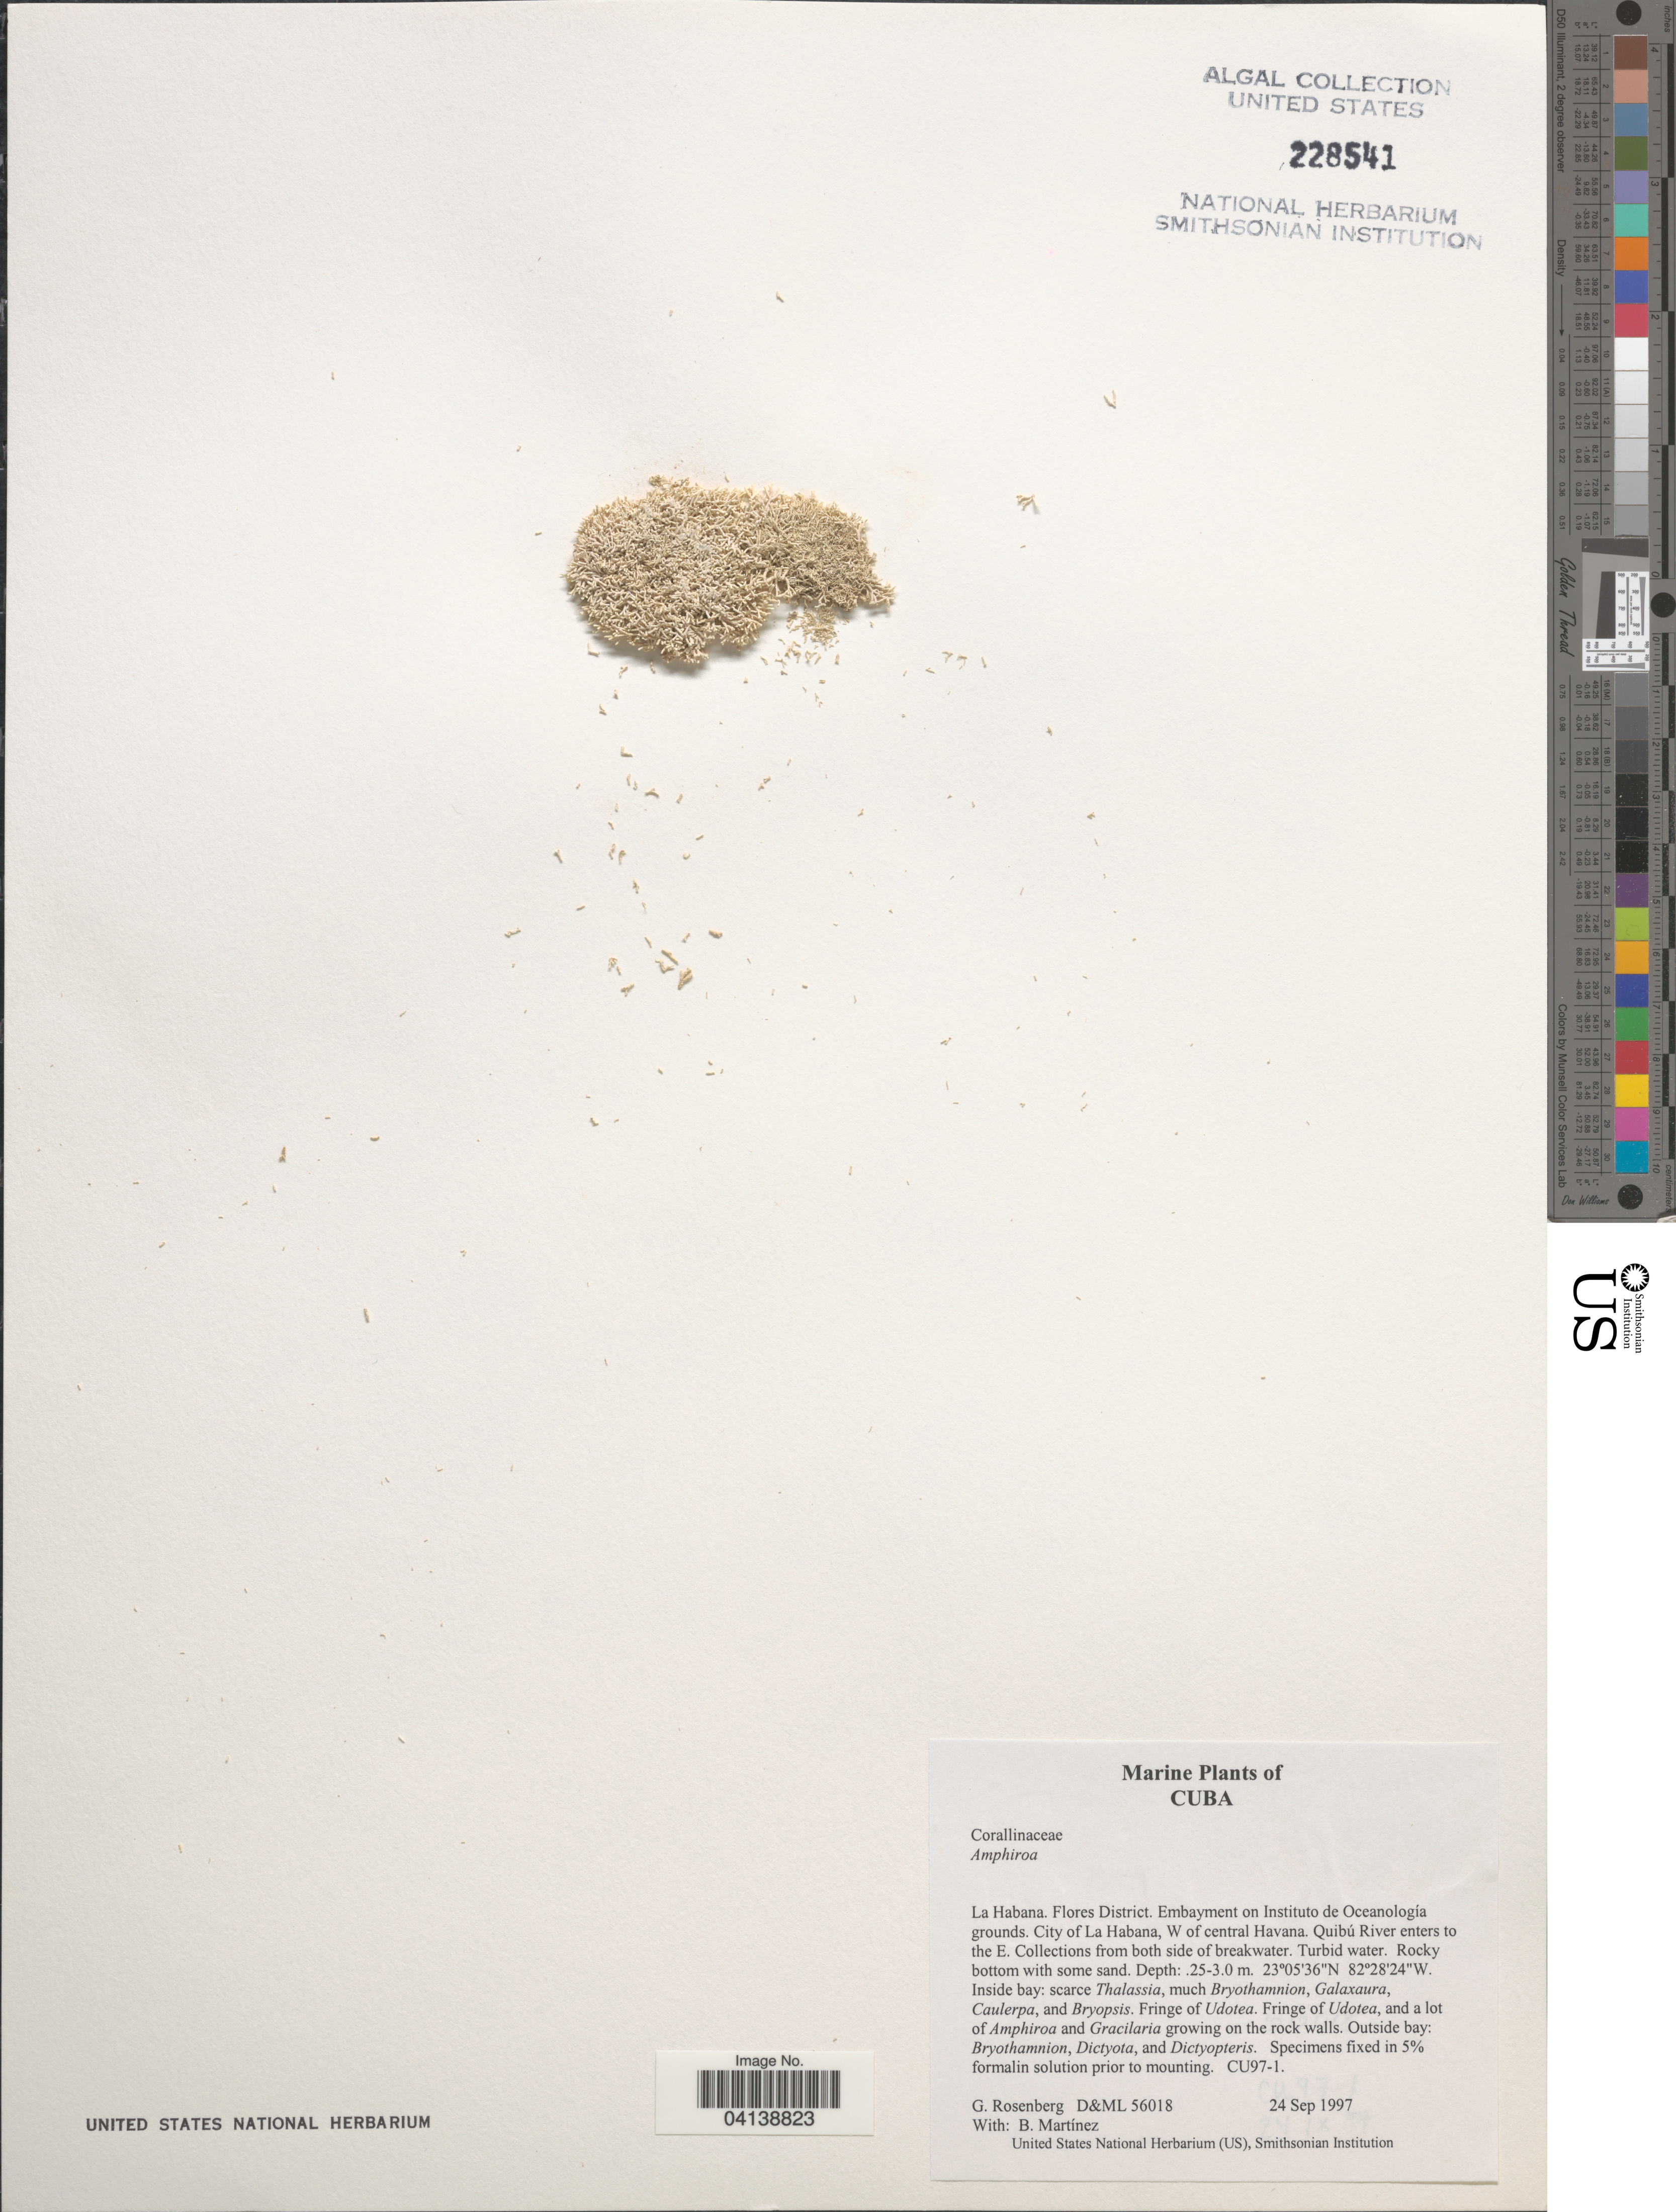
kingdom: Plantae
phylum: Rhodophyta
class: Florideophyceae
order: Corallinales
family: Lithophyllaceae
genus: Amphiroa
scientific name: Amphiroa sp.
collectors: G. Rosenberg & B. Martinez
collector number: D&ML56018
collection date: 1997-09-24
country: Cuba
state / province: La Habana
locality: Flores District. Embayment on Instituto de Oceanología grounds. City of La Habana, W of central Havana. Quibú River enters to the E.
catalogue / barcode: US 228541